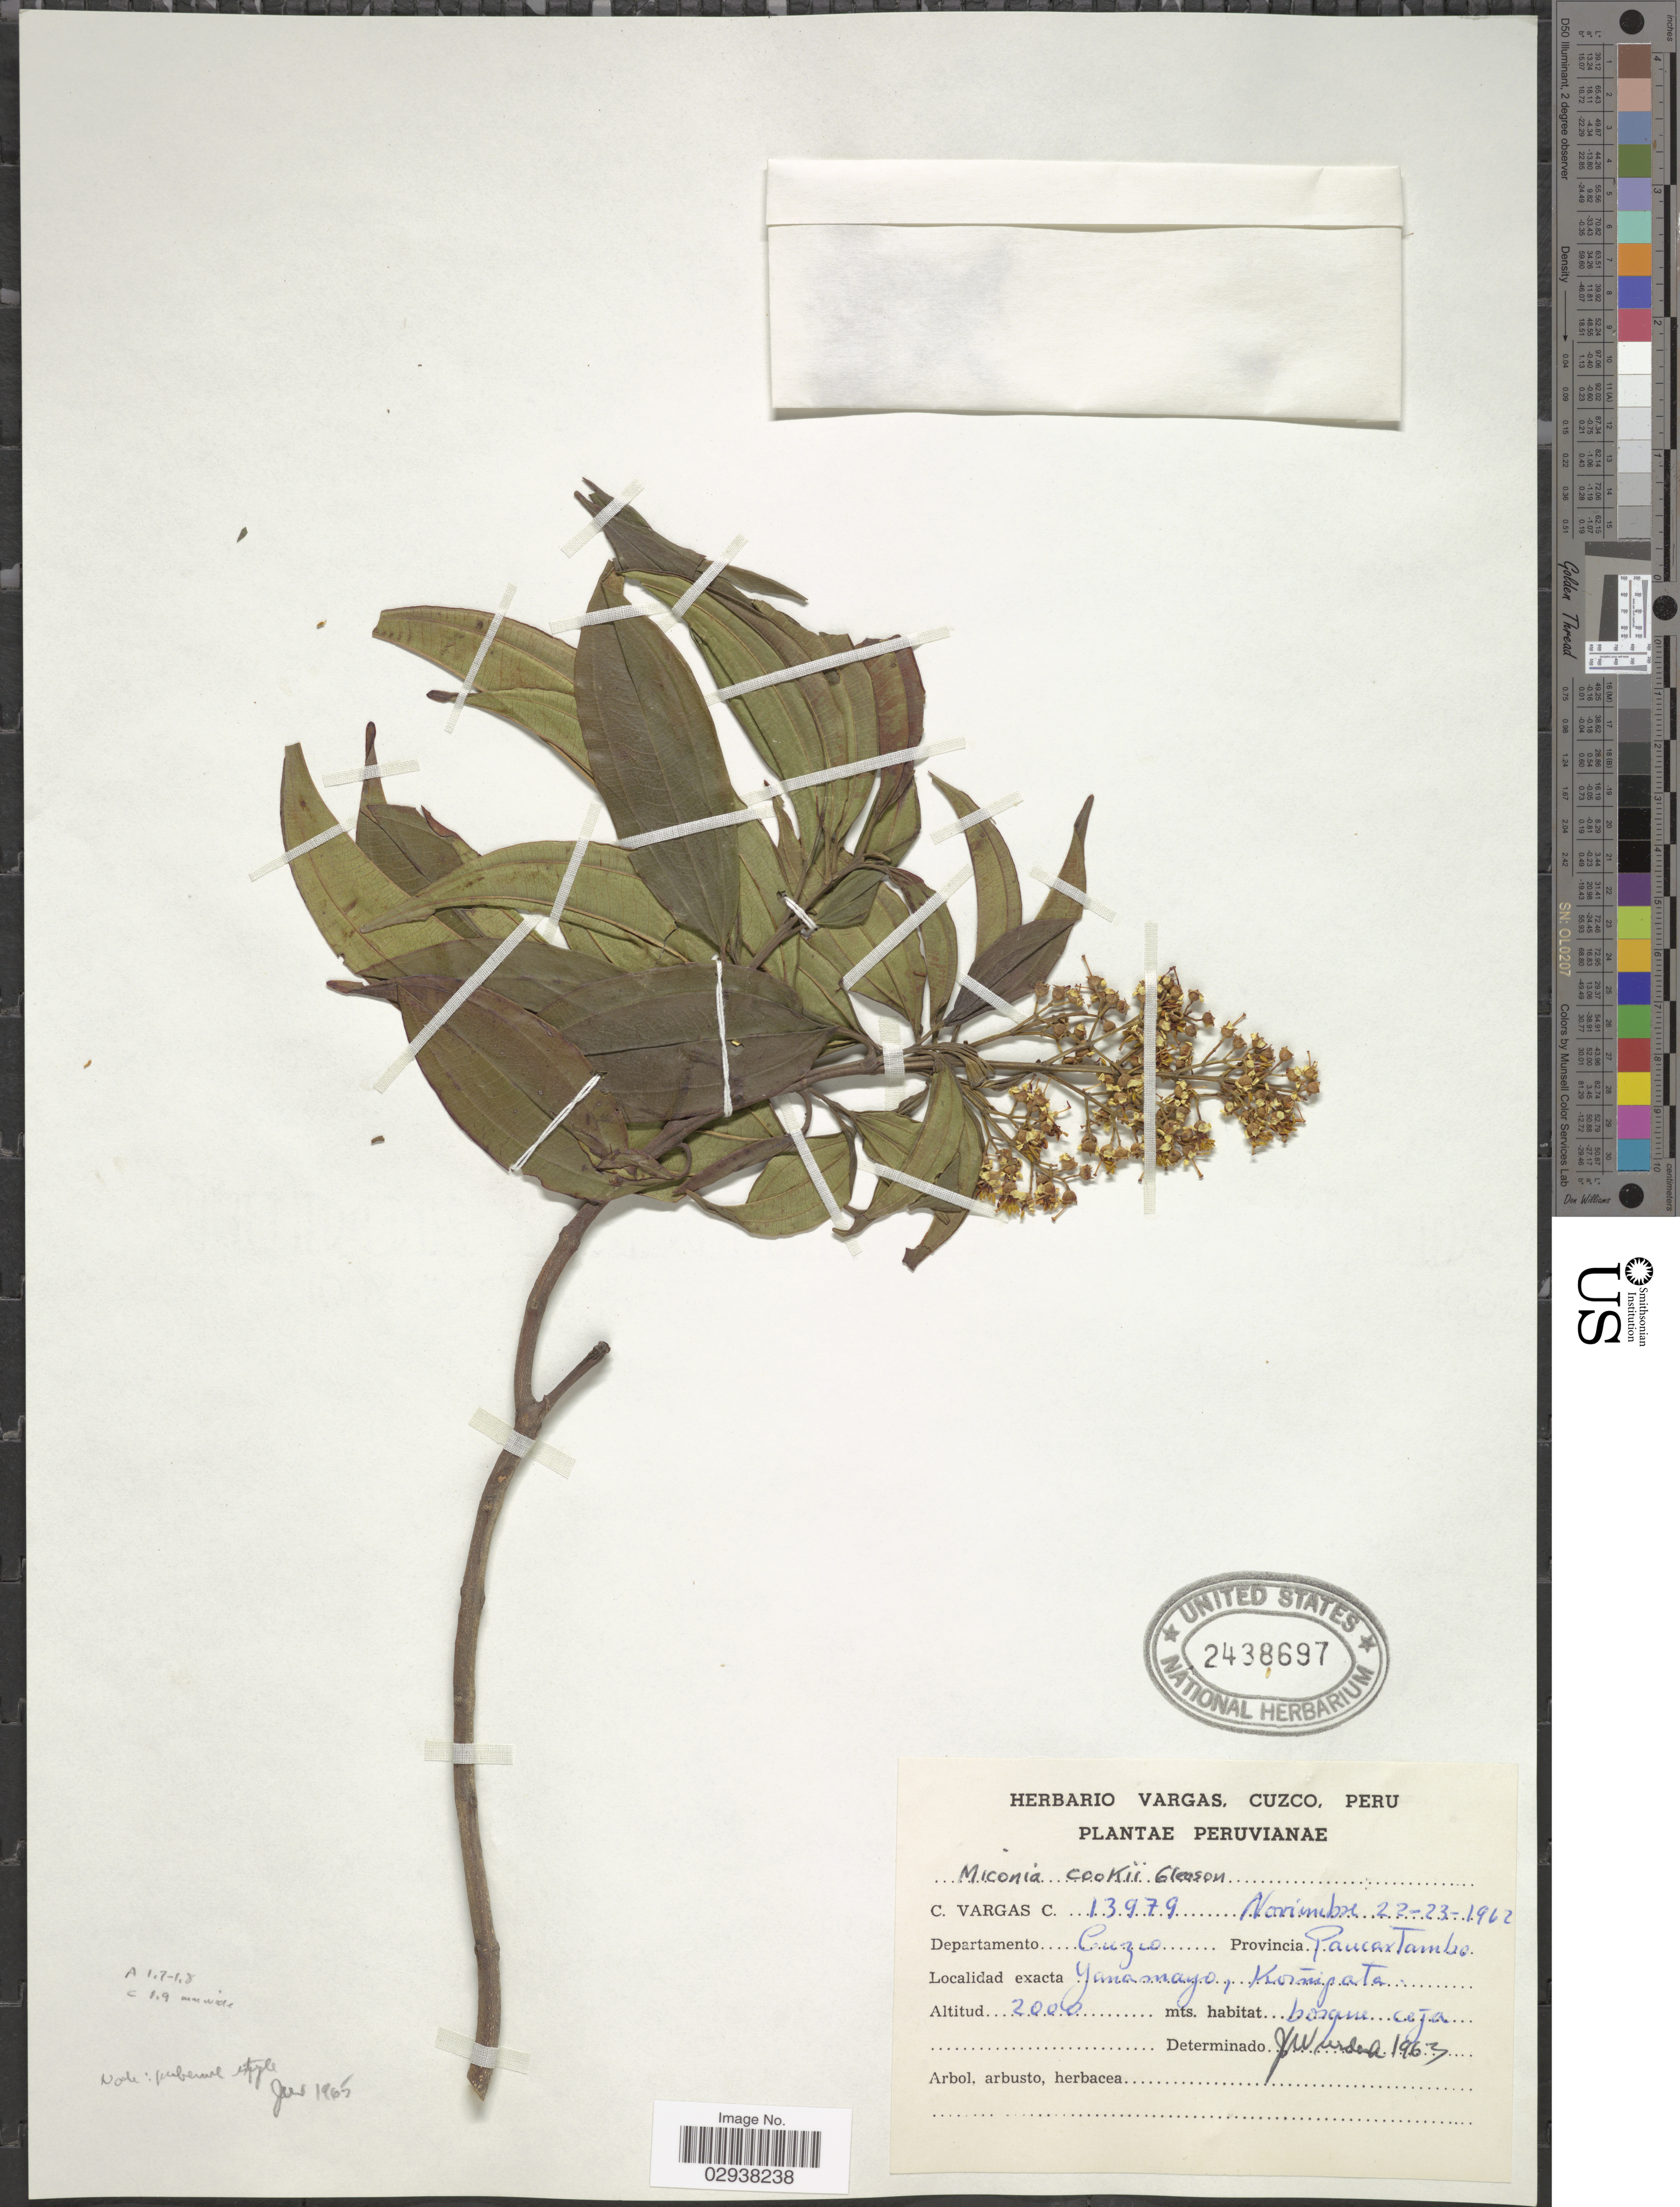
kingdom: Plantae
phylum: Tracheophyta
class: Magnoliopsida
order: Myrtales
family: Melastomataceae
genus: Miconia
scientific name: Miconia cookii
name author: Gleason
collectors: C. Vargas Calderón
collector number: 13979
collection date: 1962-11-22/1962-11-23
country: Peru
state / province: Cusco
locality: Departamento Cuzco. Provincia Paucartambo. Yanamayo, Kosñipata.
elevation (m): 2000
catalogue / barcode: US 2438697